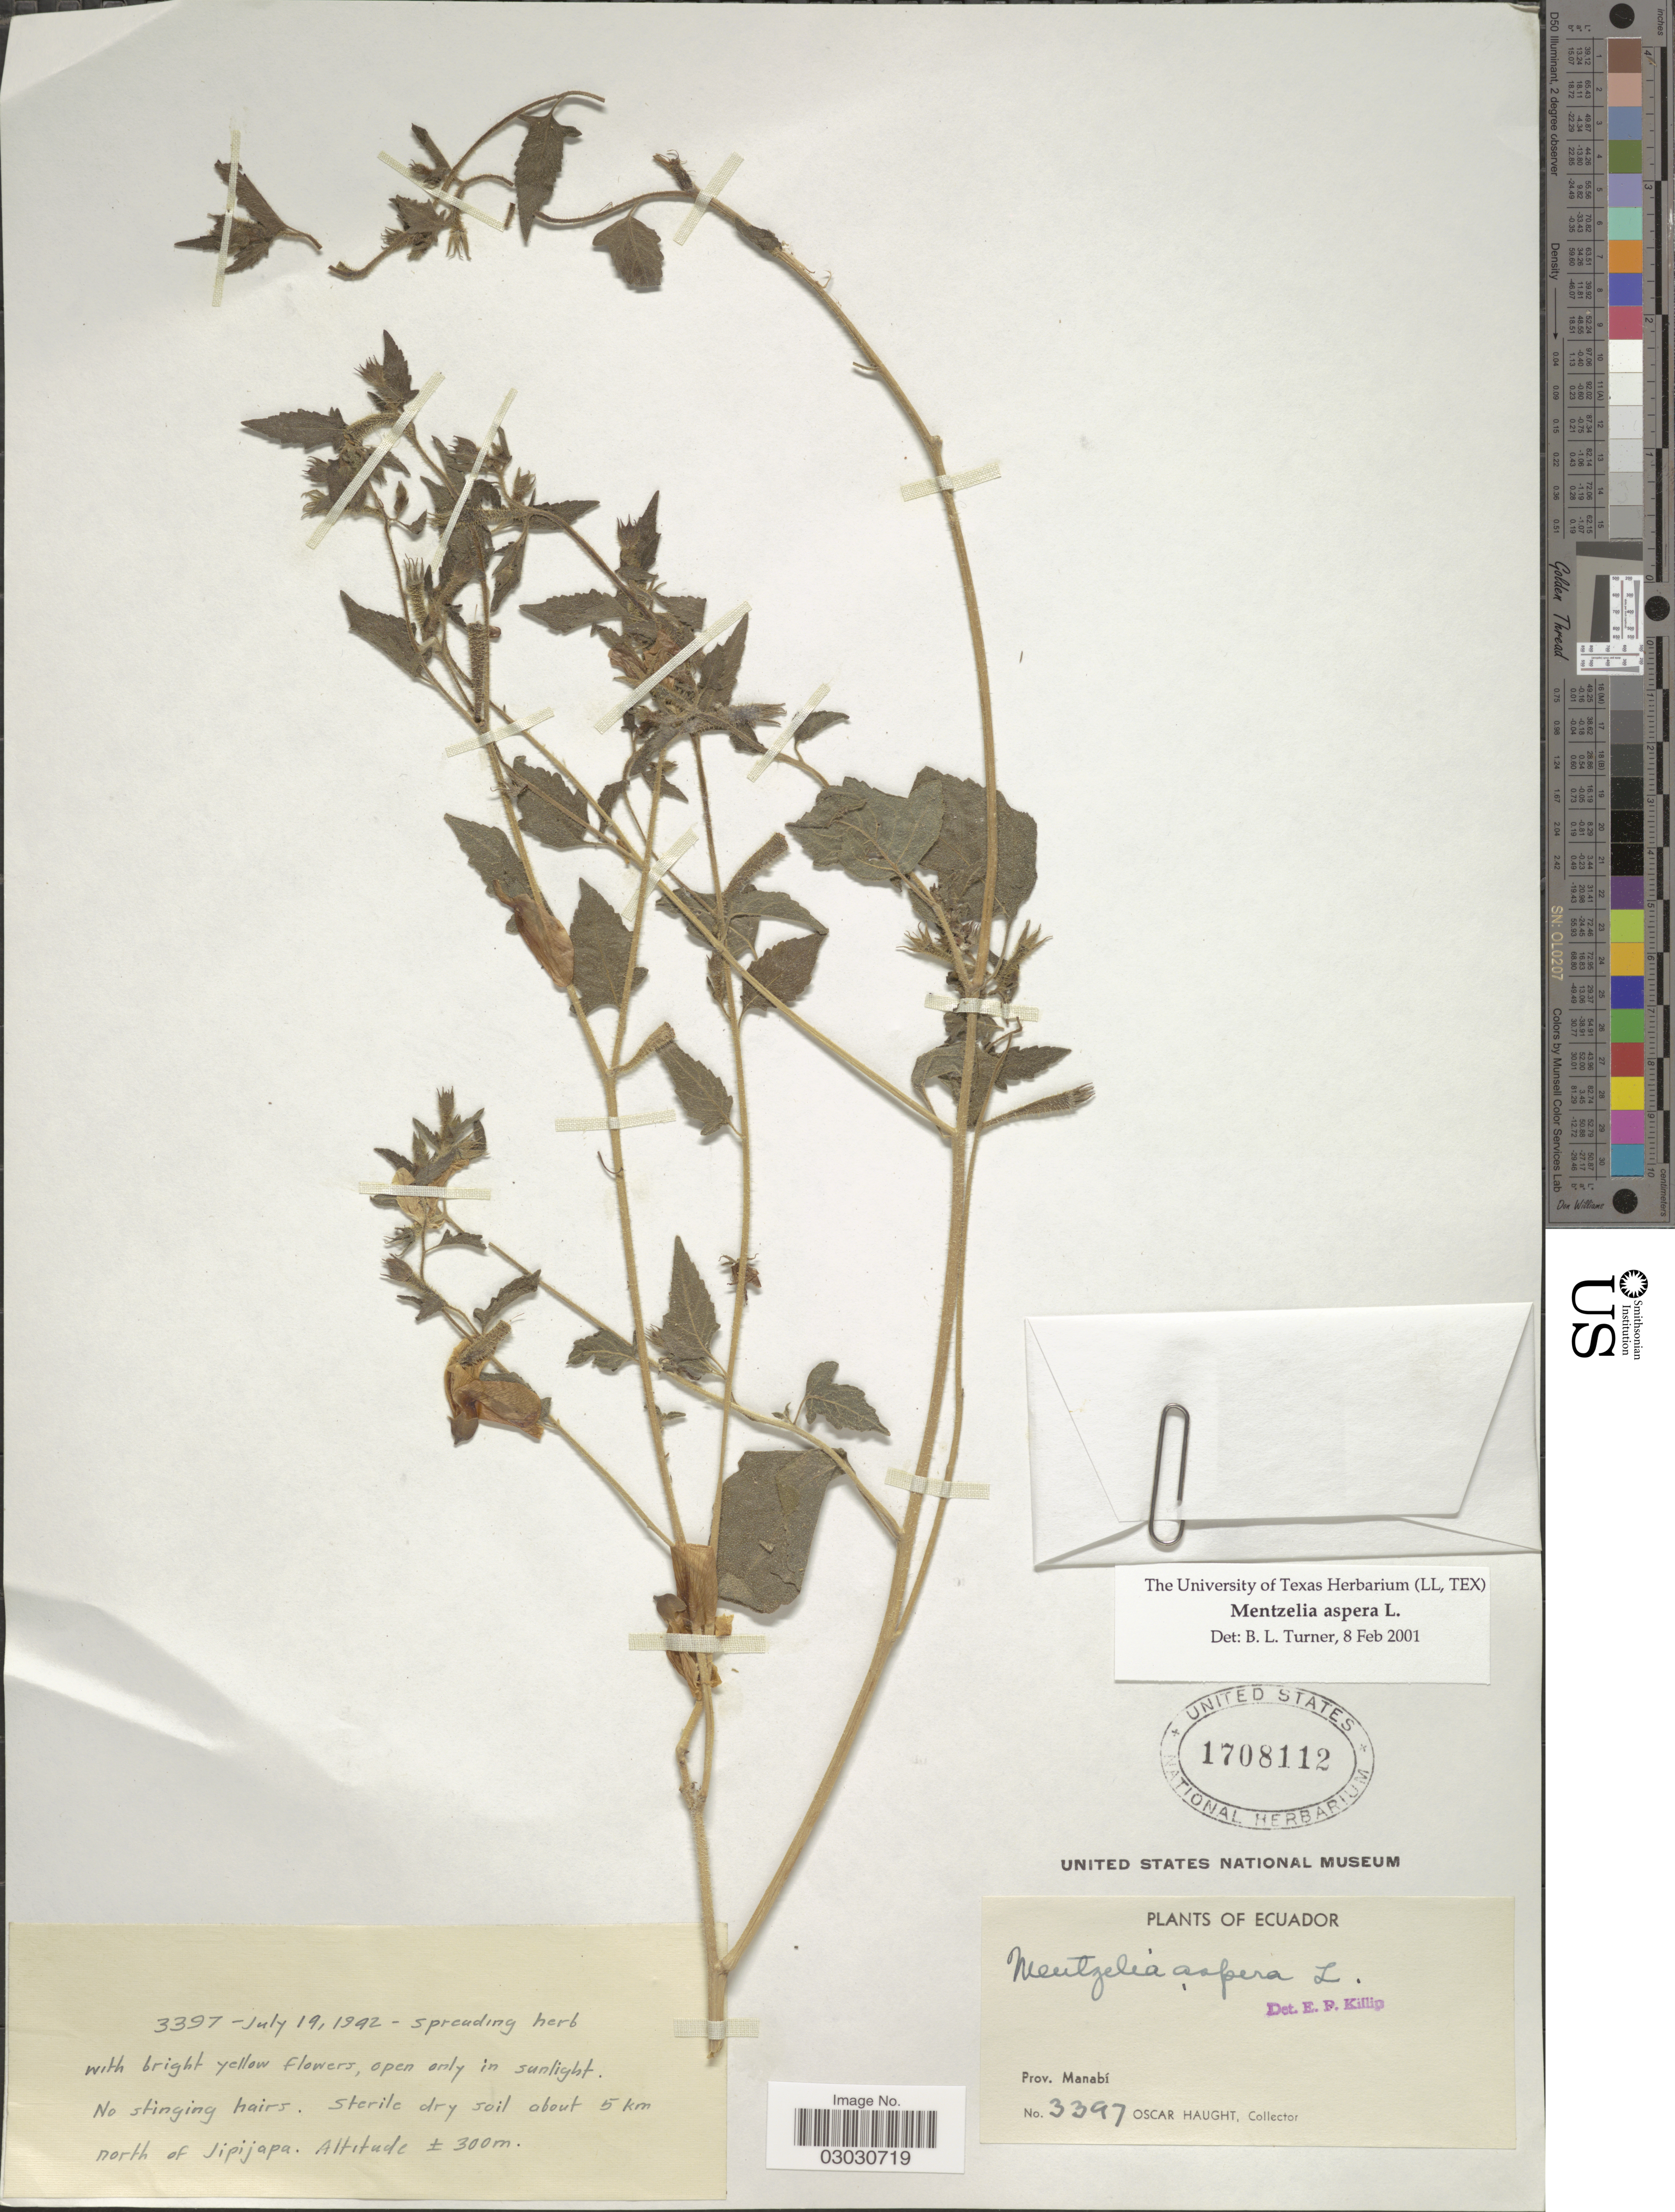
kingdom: Plantae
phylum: Tracheophyta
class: Magnoliopsida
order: Cornales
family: Loasaceae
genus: Mentzelia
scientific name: Mentzelia aspera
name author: L.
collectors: O. L. Haught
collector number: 3397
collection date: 1942-07-19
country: Ecuador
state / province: Manabí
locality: About 5 km north of Jipijapa.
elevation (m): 300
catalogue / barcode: US 1708112